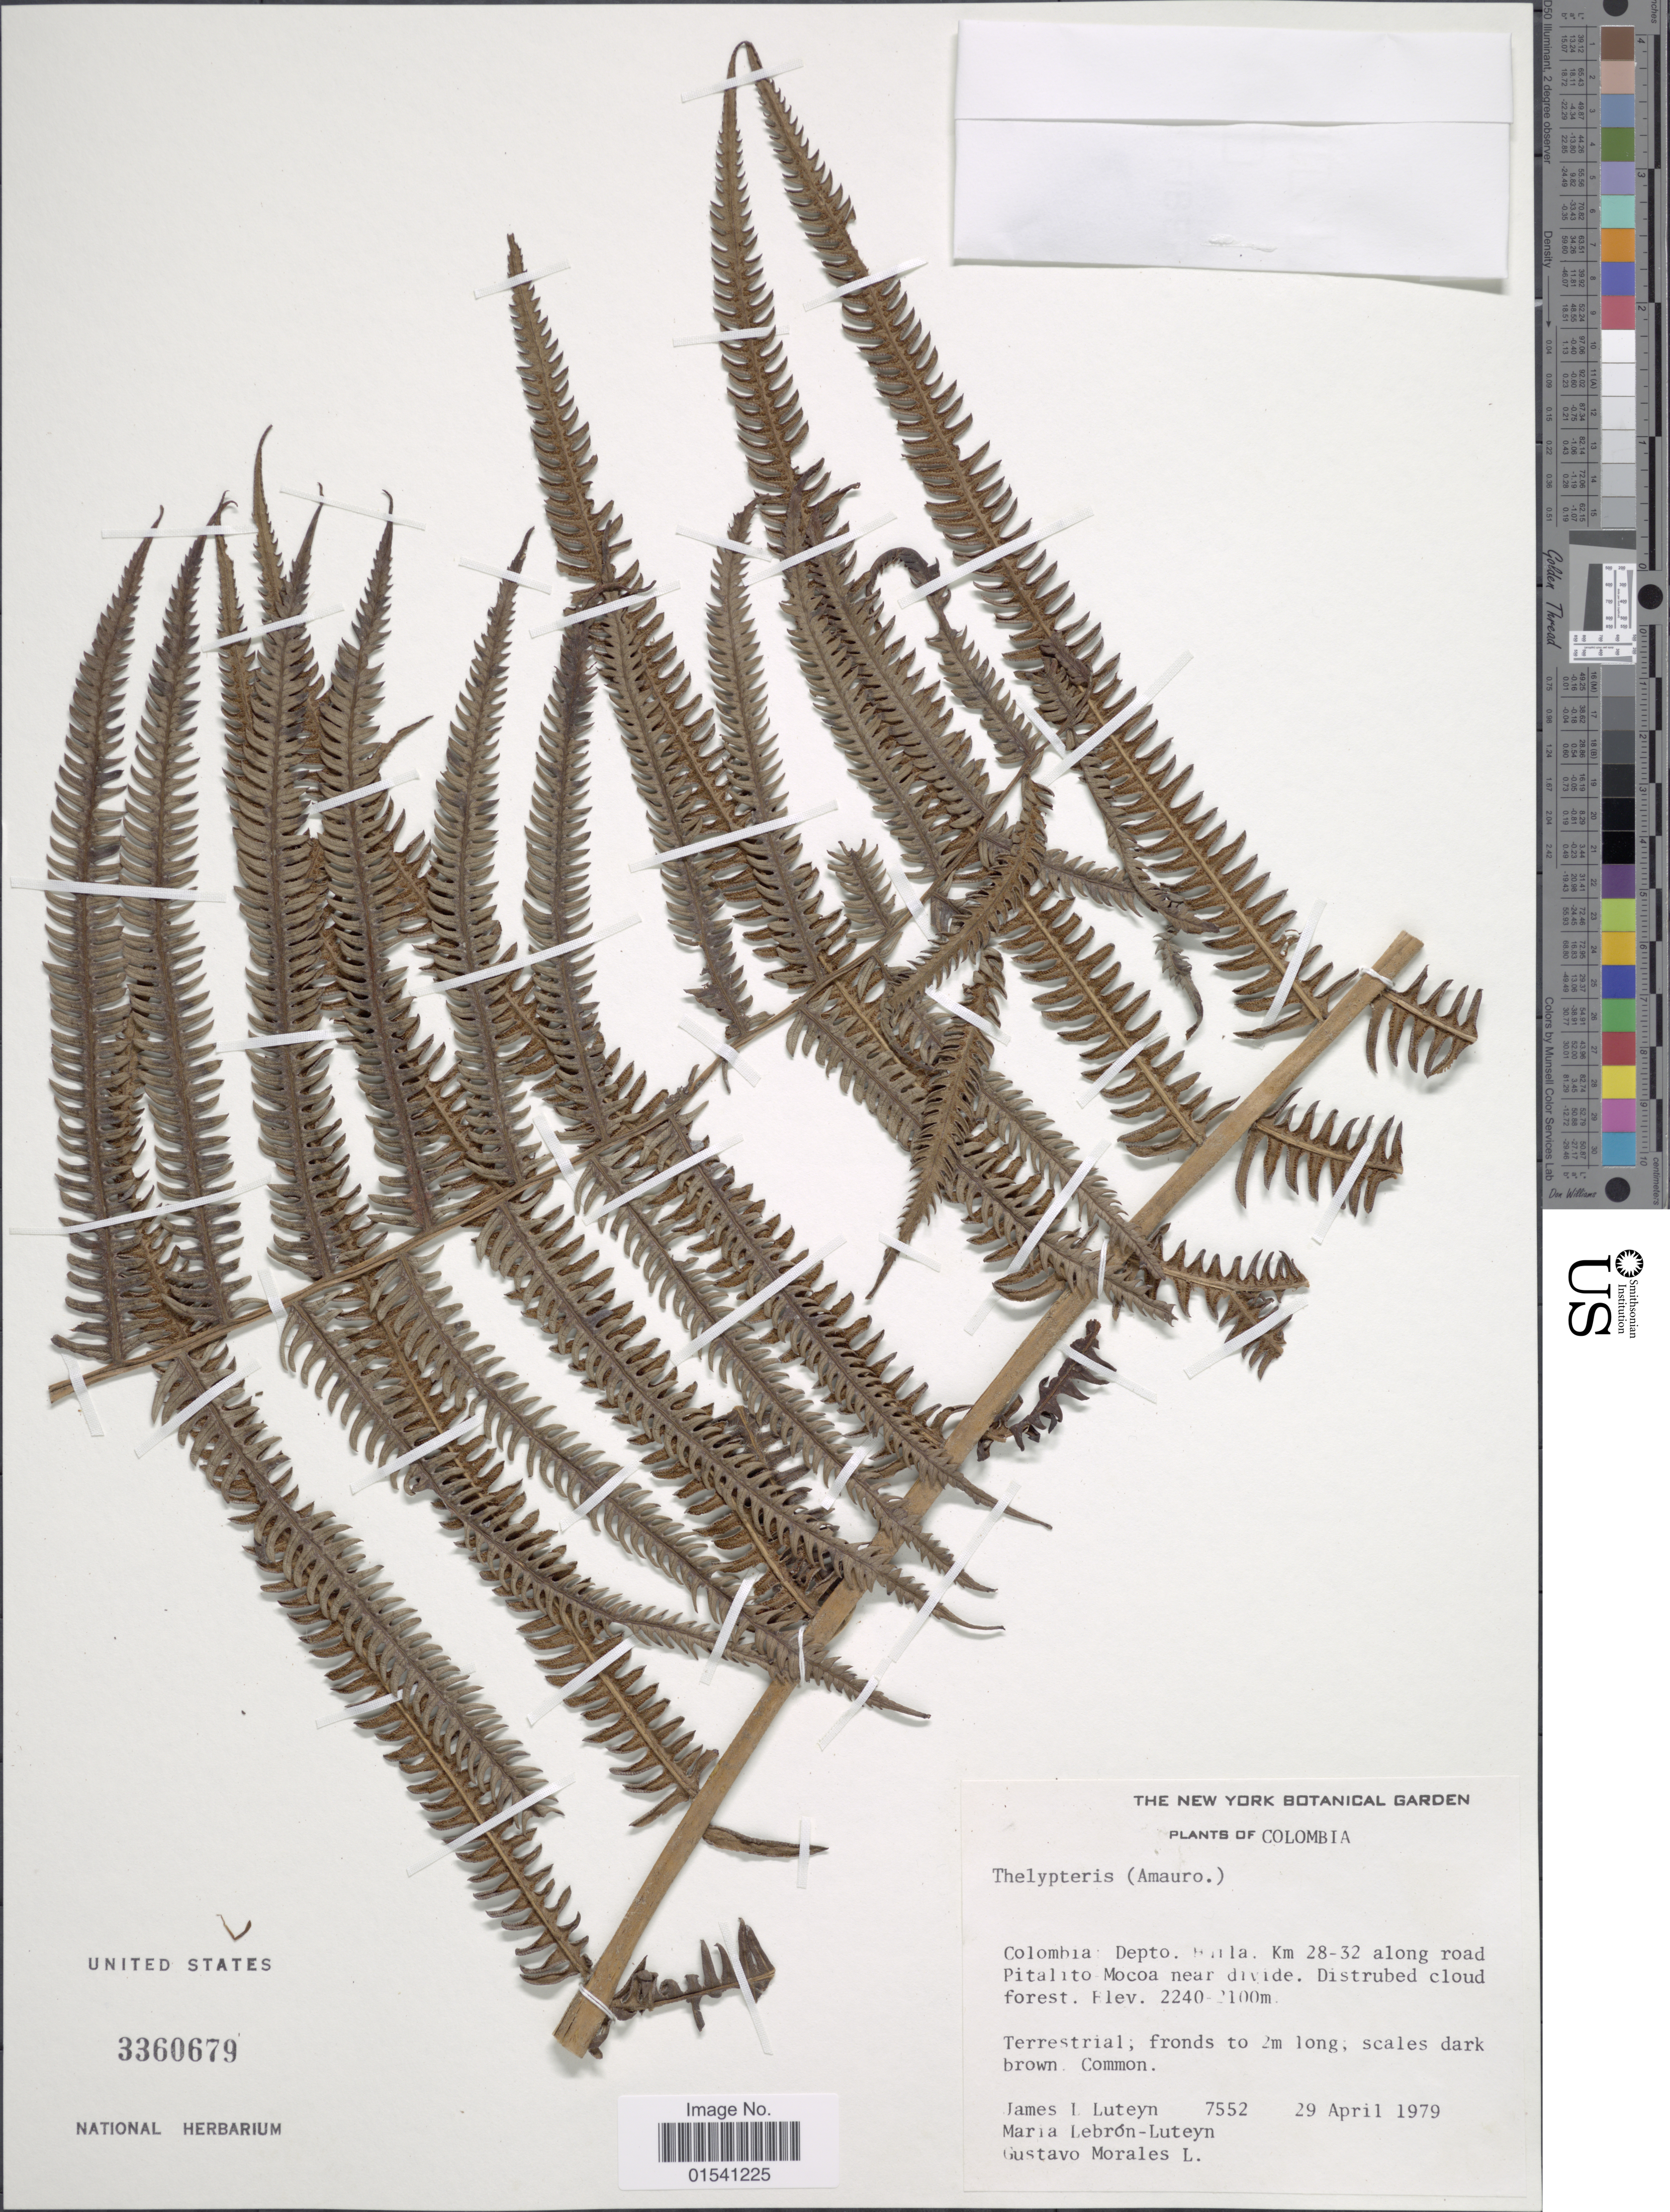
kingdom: Plantae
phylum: Tracheophyta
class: Polypodiopsida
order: Polypodiales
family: Thelypteridaceae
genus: Amauropelta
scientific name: Amauropelta sp.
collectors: J. L. Luteyn, M. L. Lebrón-Luteyn & G. Morales L.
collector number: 7552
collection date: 1979-04-29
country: Colombia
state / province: Huila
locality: Depto Huila. Km 28-32 along road Pitalito Mocoa near divide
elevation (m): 2100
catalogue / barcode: US 3360679